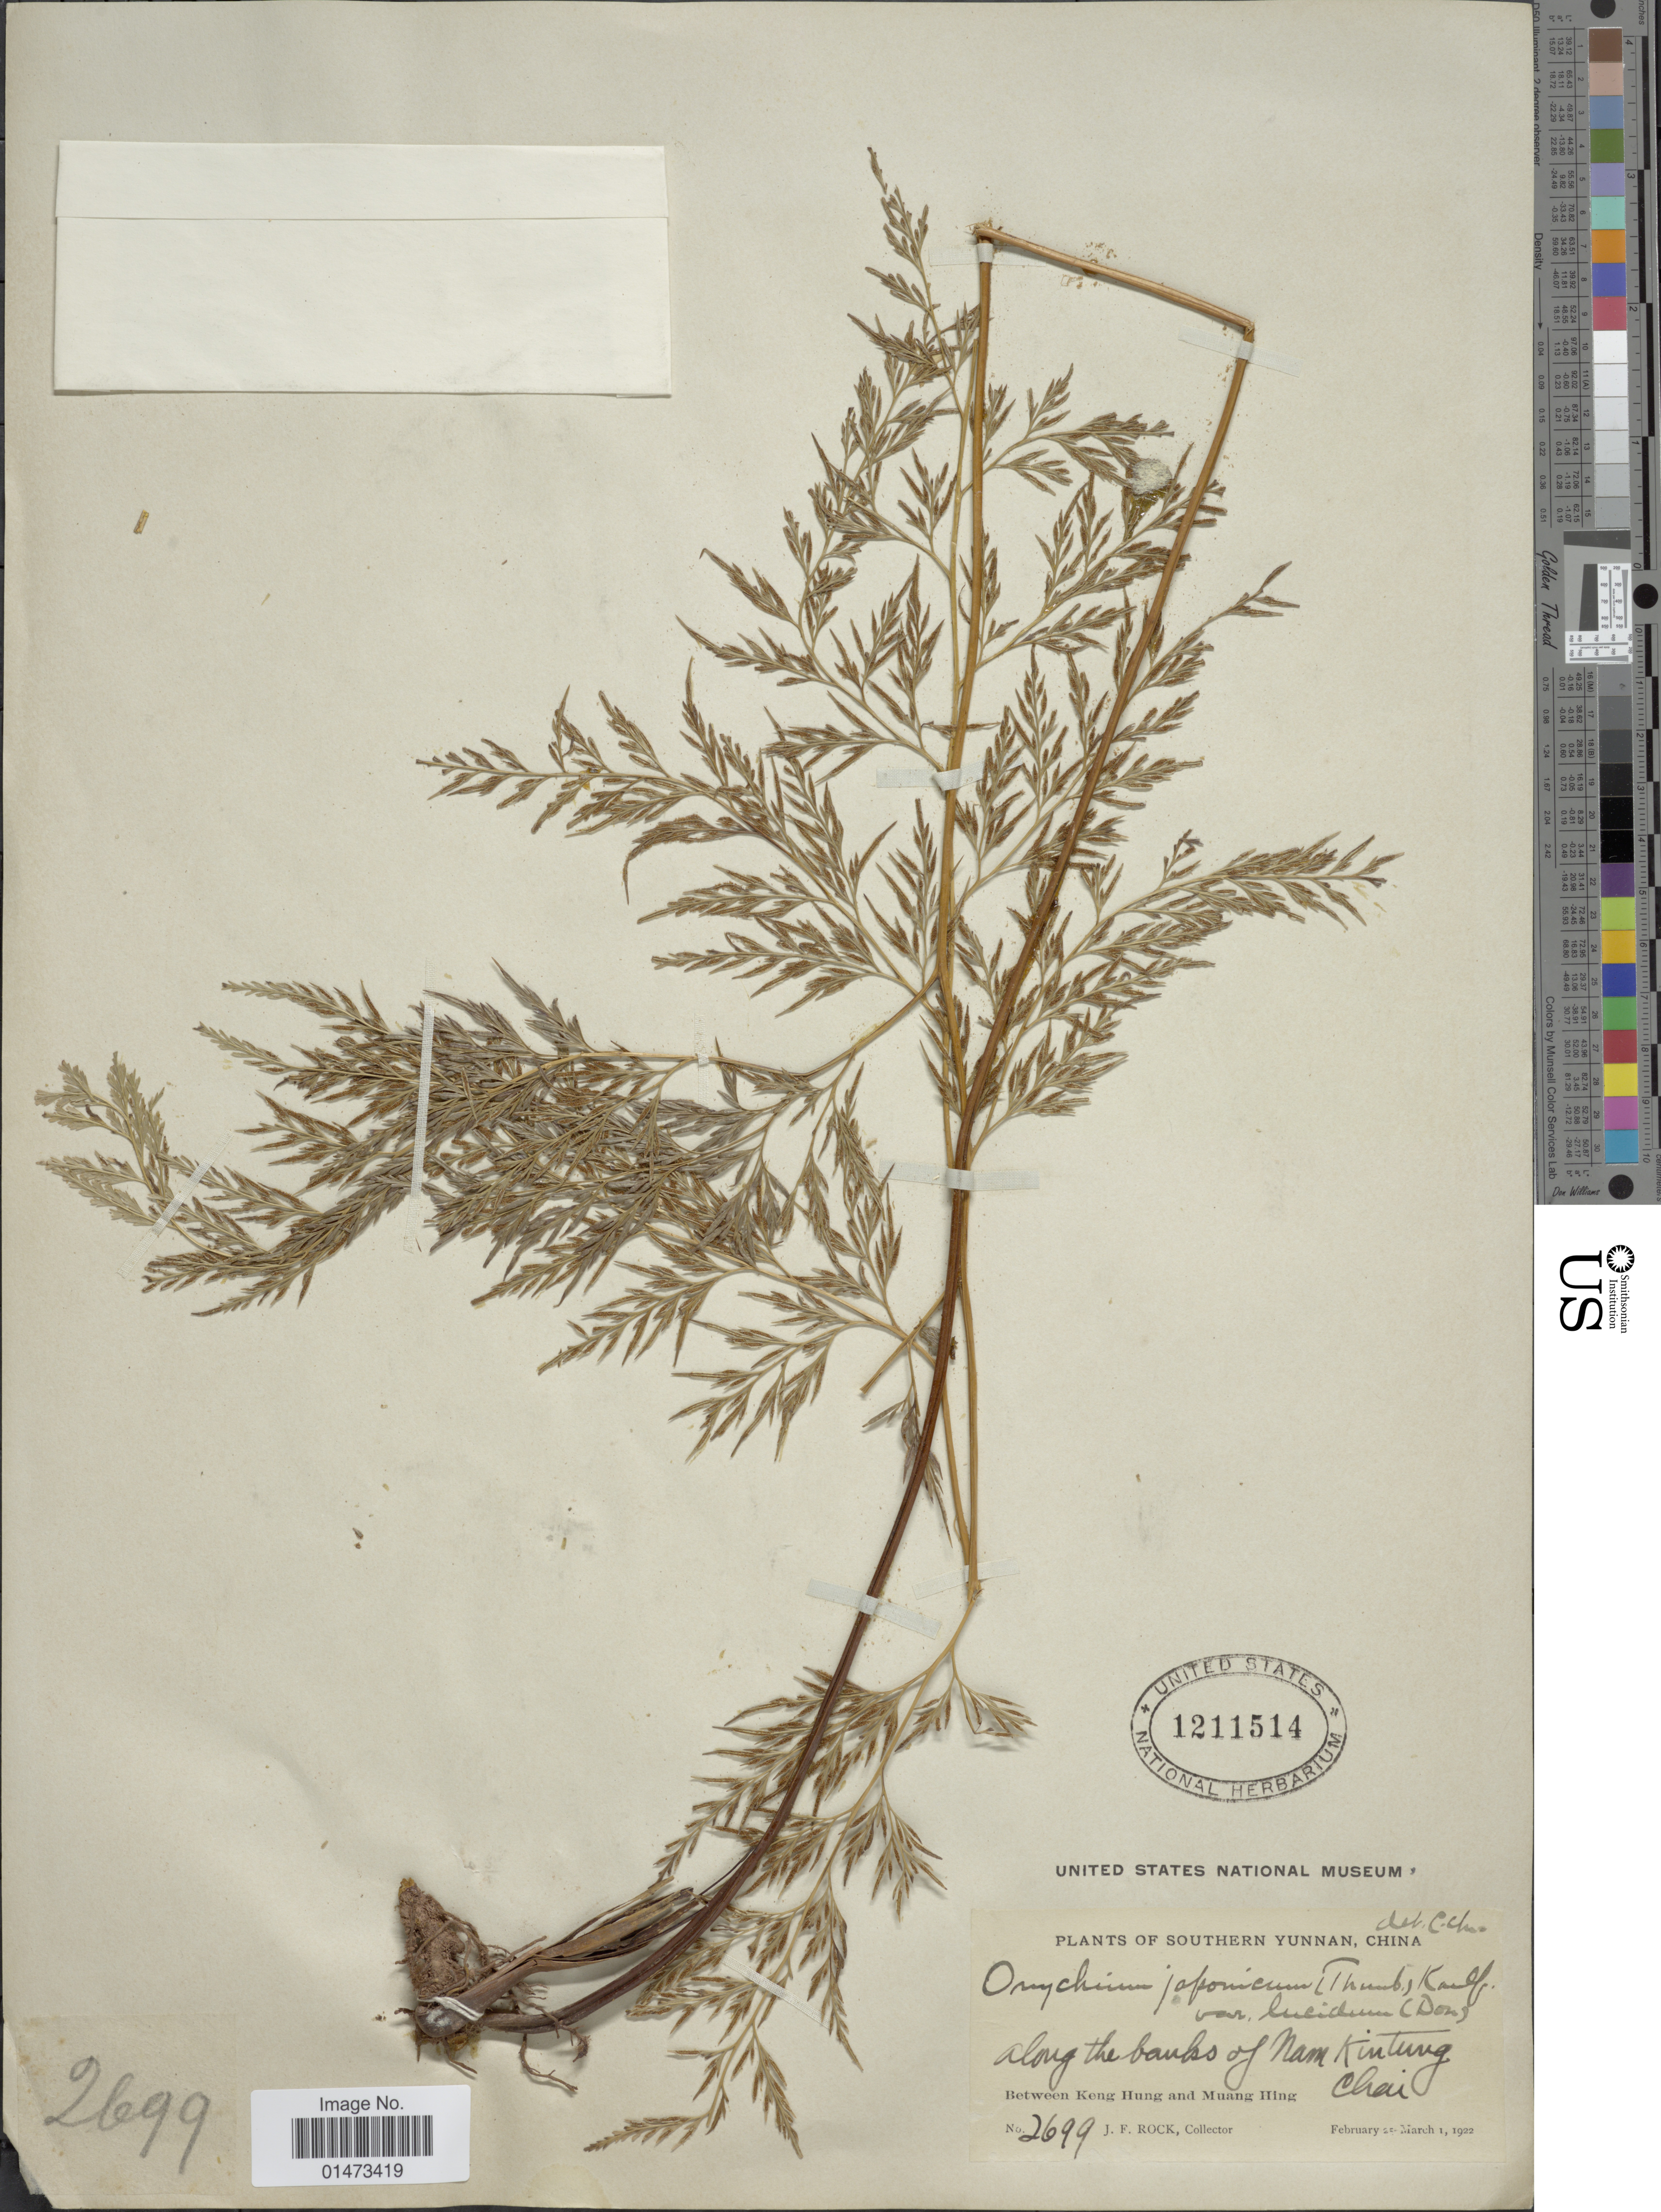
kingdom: Plantae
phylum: Tracheophyta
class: Polypodiopsida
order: Polypodiales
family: Pteridaceae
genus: Onychium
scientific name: Onychium lucidum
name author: (D. Don) Spreng.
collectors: J. Rock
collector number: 2699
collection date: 1922-02-22/1922-03-01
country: China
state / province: Yunnan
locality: Southern Yunnan, along the banks of Nam Kintung Chai, between Keng Hung and Muang Hing.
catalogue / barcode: US 1211514